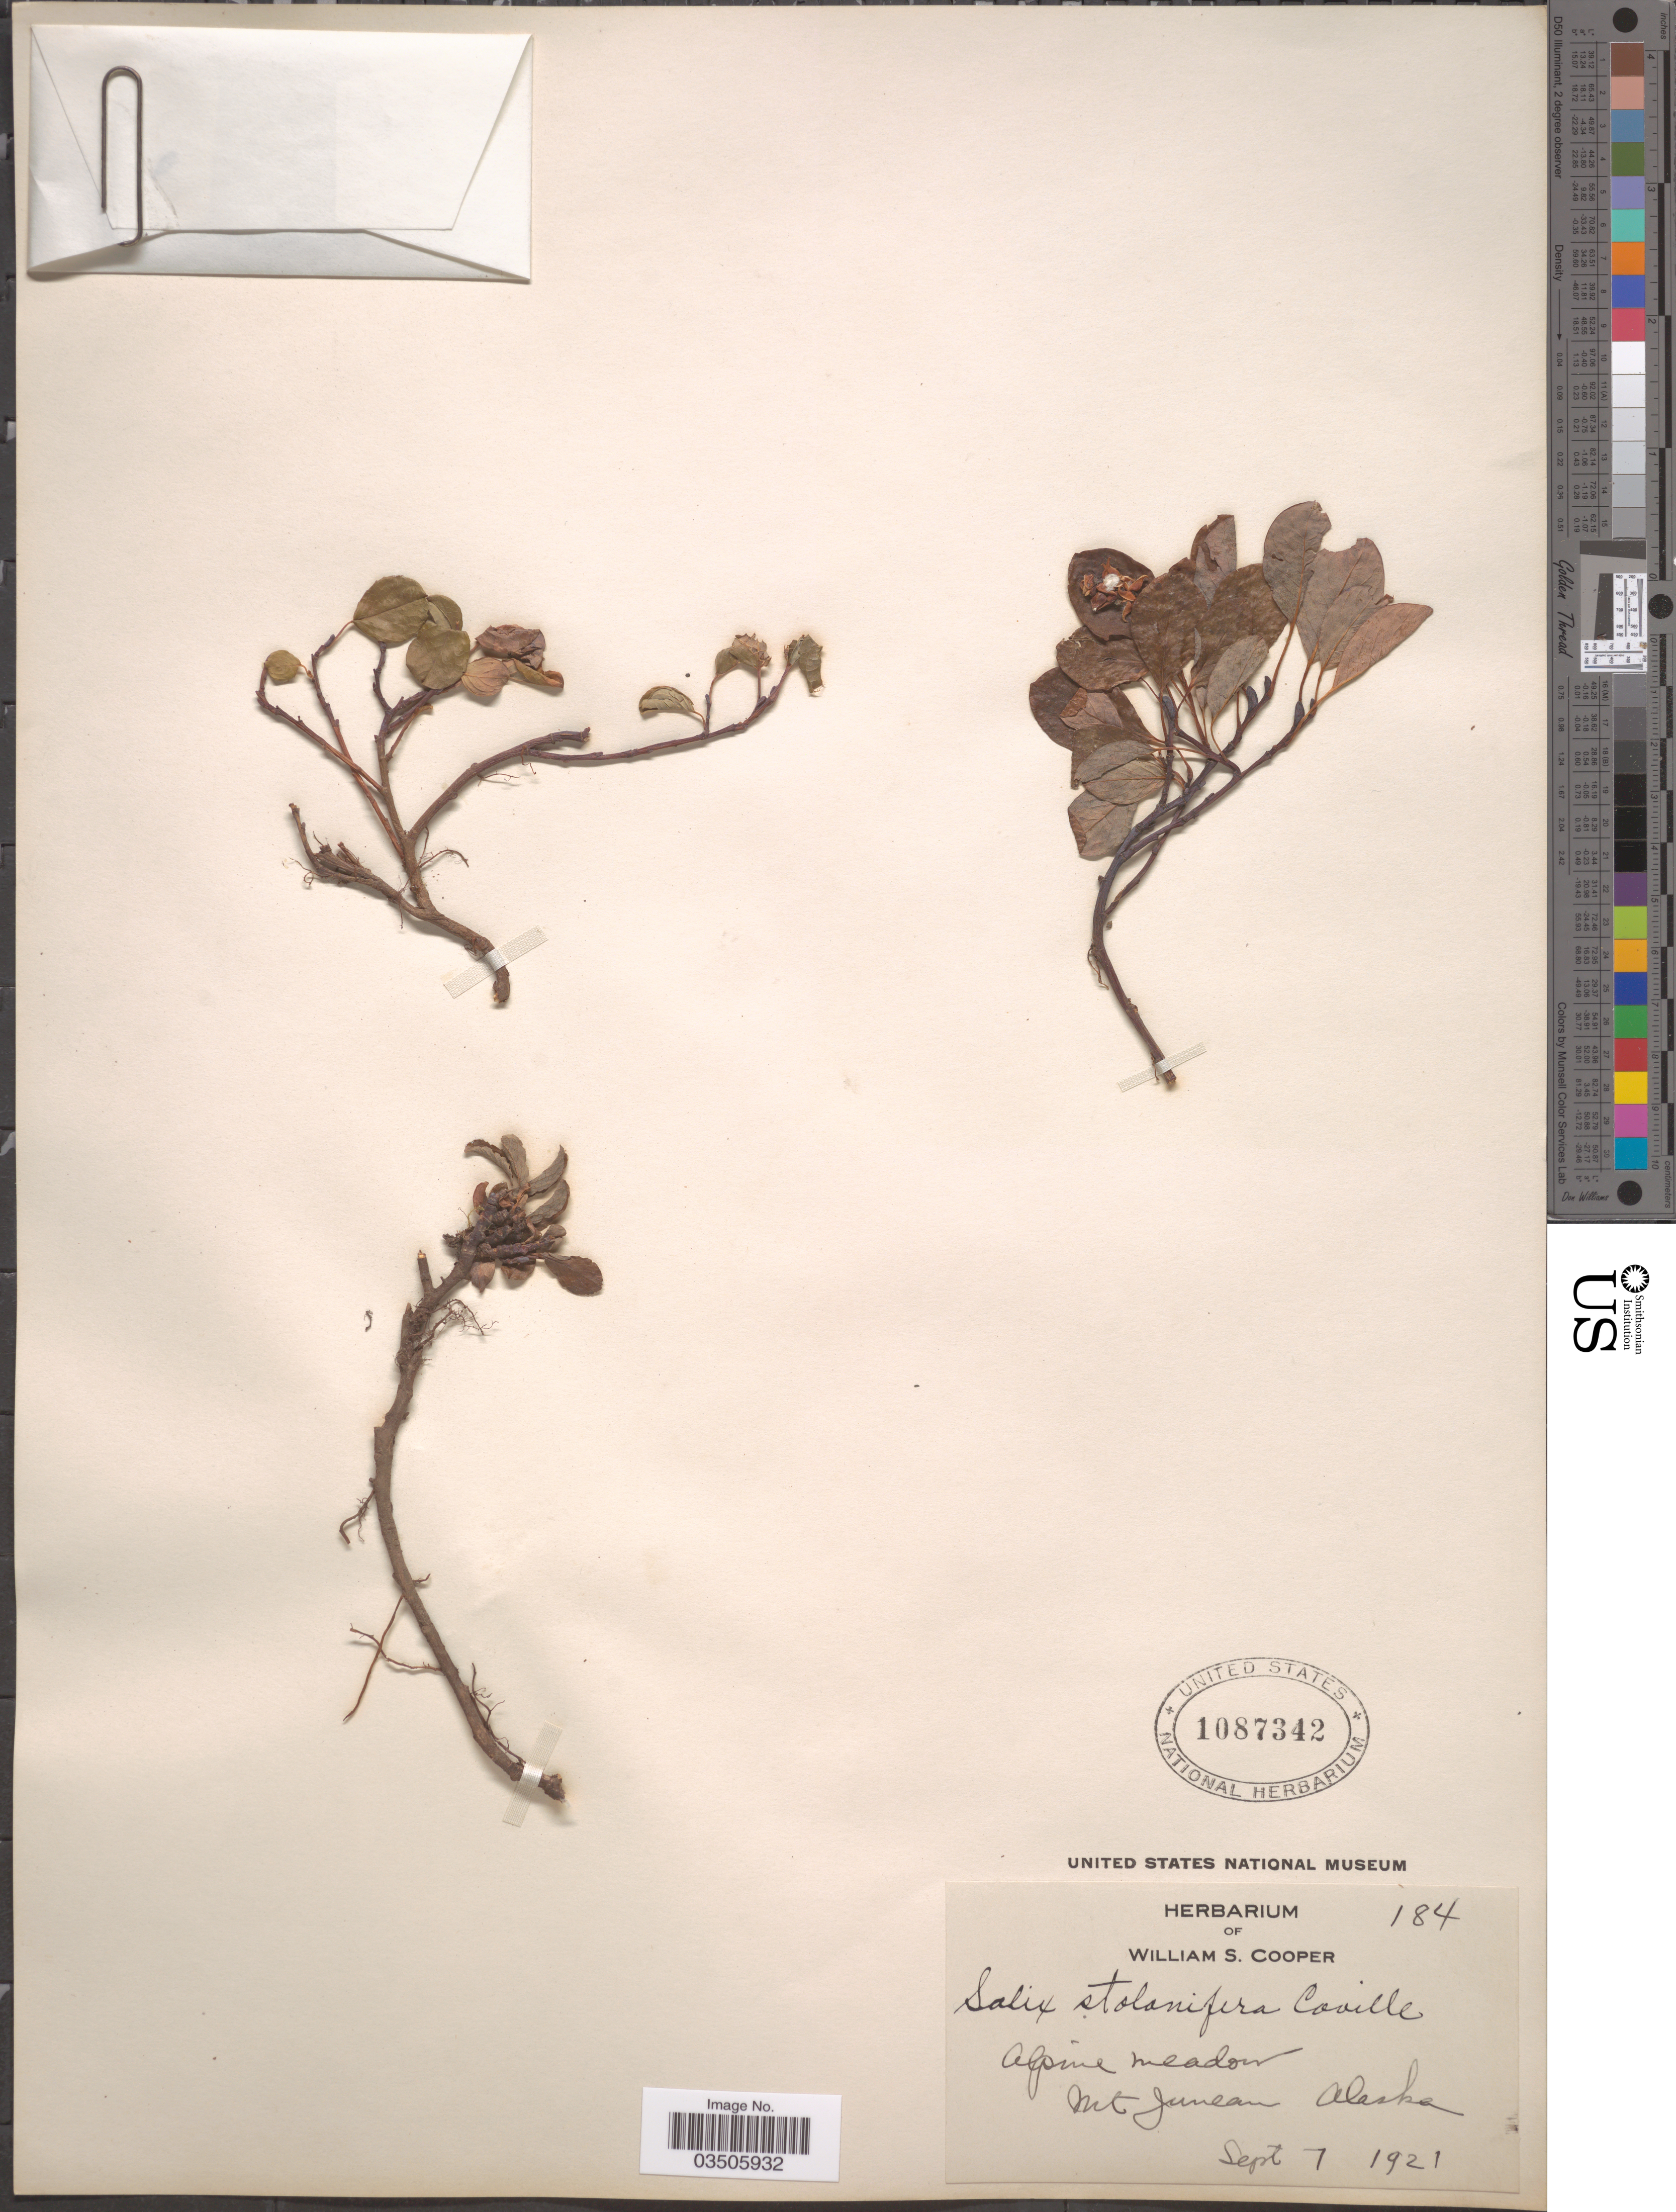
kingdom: Plantae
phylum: Tracheophyta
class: Magnoliopsida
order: Malpighiales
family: Salicaceae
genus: Salix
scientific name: Salix stolonifera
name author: Coville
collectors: ex Herb. William S. Cooper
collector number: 184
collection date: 1921-09-07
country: United States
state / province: Alaska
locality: Alpine meadow. Mt Juneau.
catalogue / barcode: US 1087342